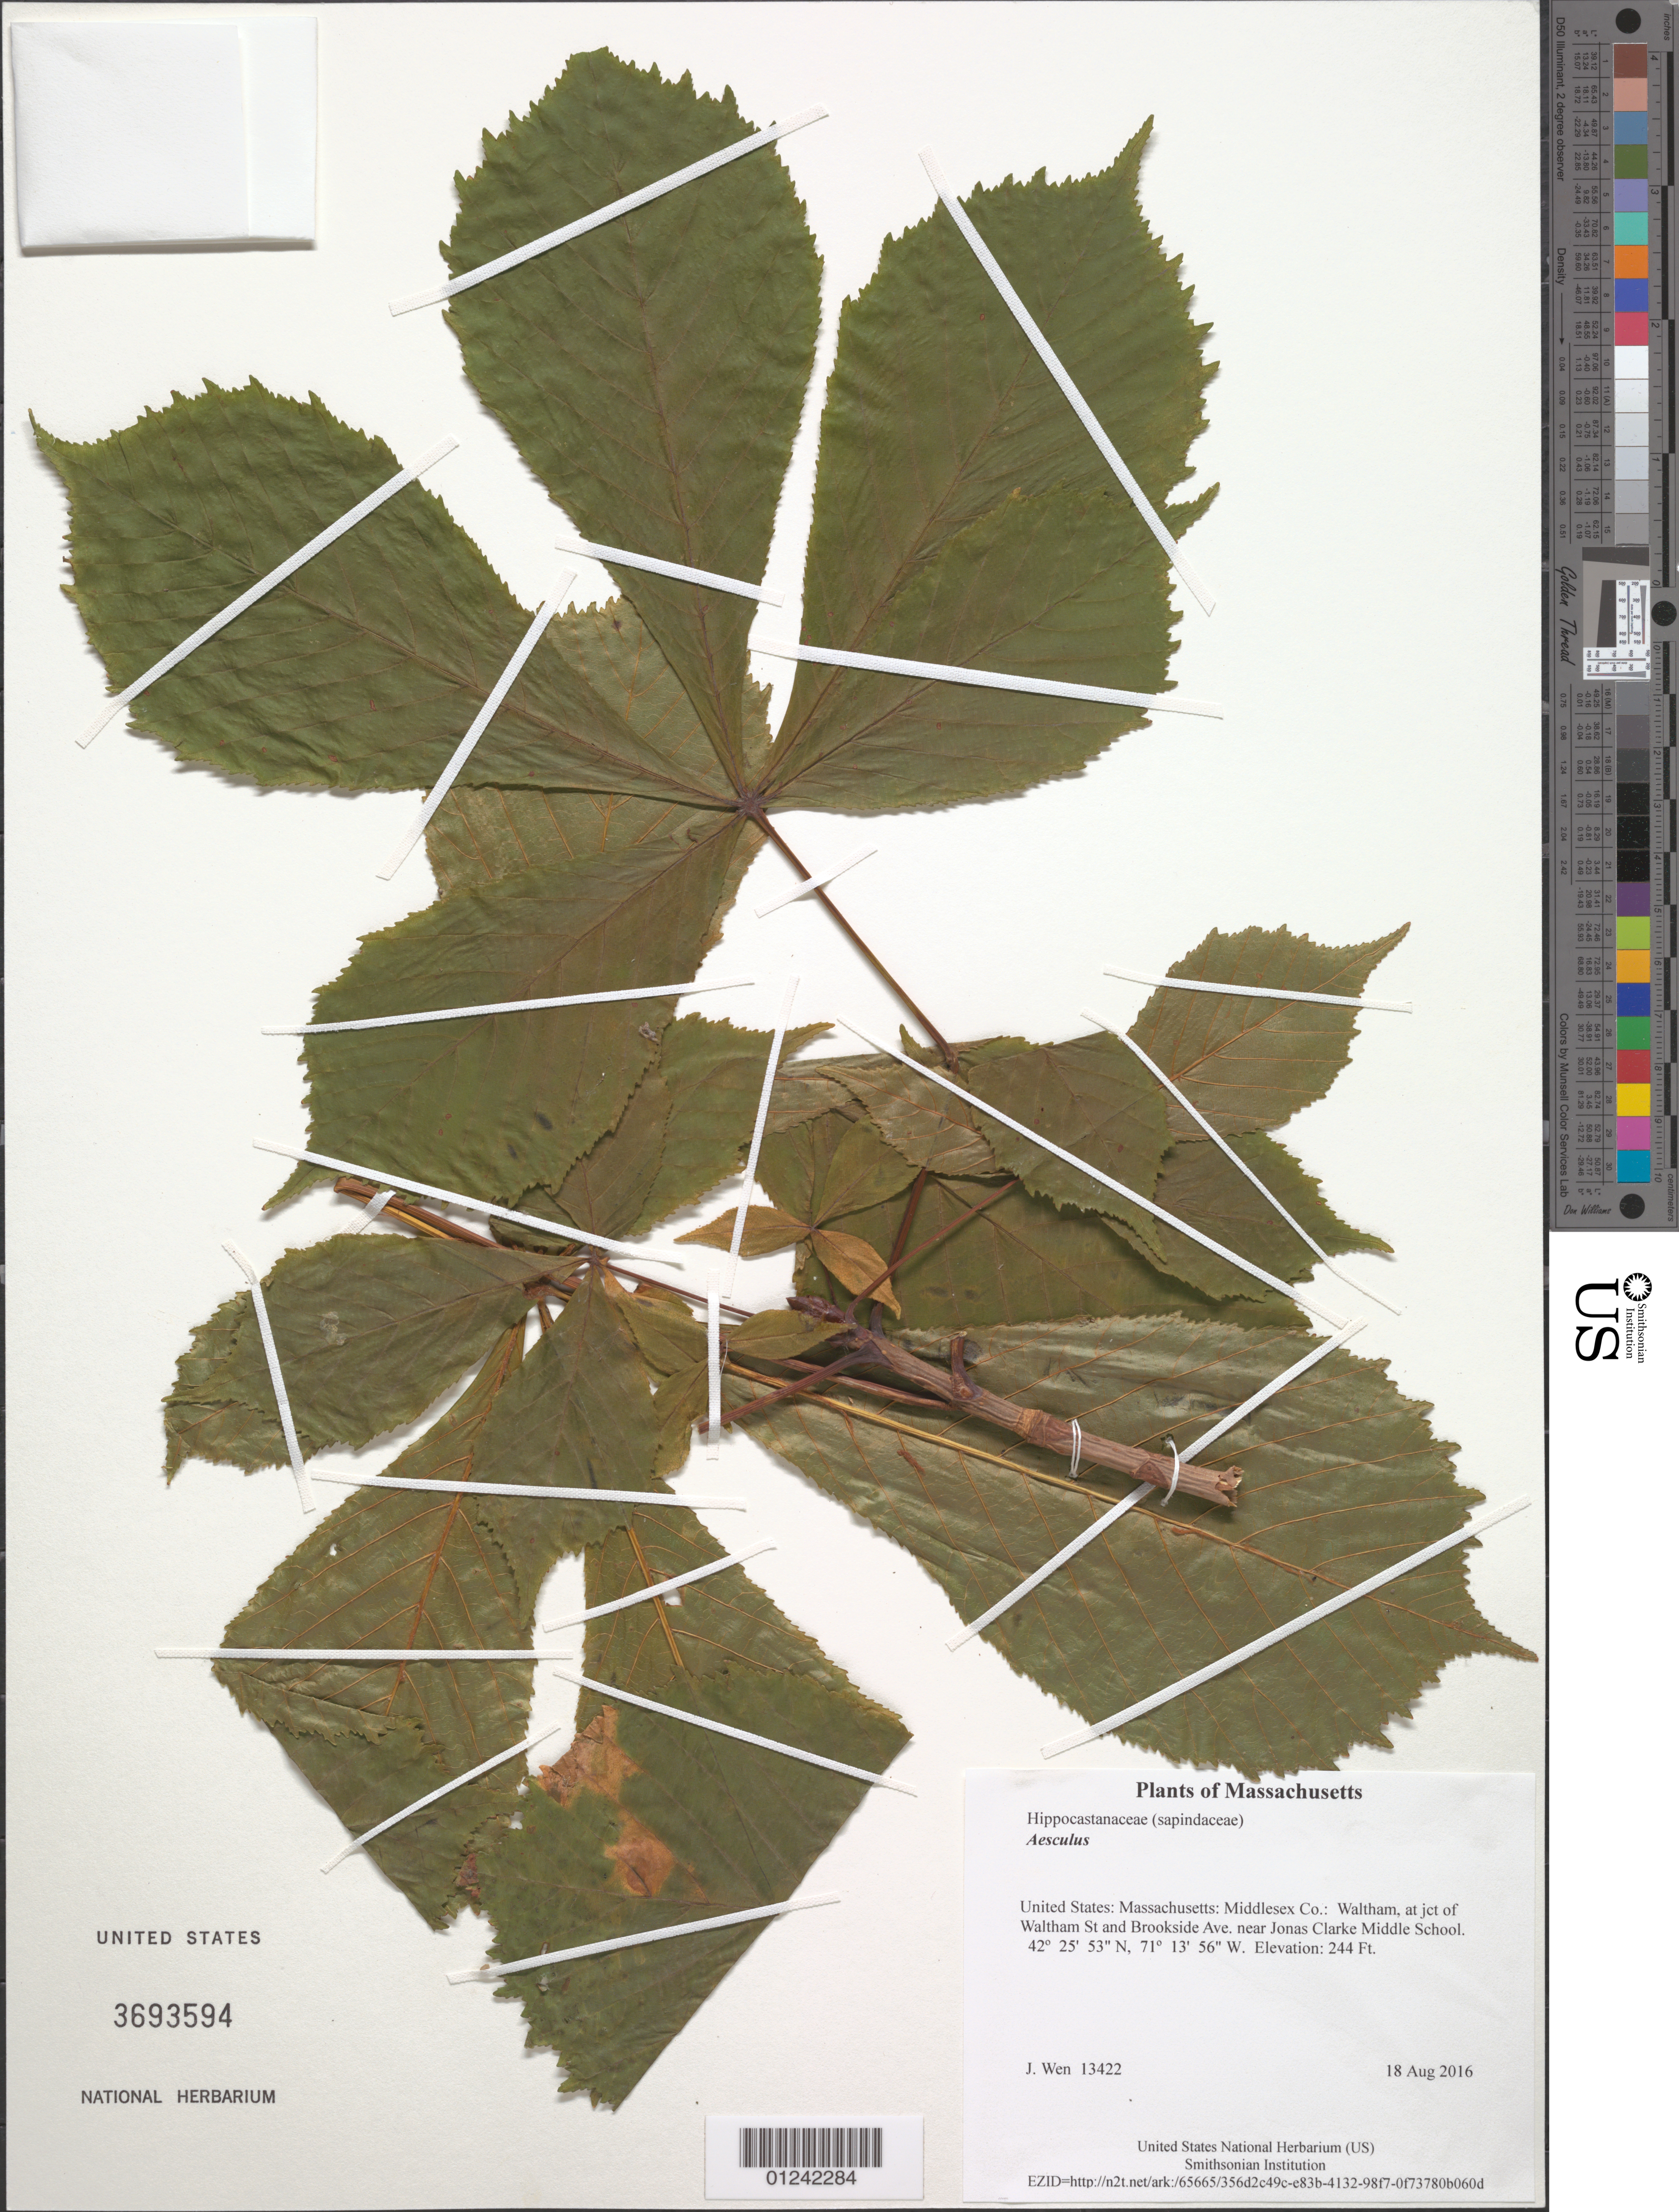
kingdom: Plantae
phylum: Tracheophyta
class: Magnoliopsida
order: Sapindales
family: Sapindaceae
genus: Aesculus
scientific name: Aesculus sp.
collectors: J. Wen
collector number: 13422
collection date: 2016-08-18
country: United States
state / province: Massachusetts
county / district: Middlesex Co.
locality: Waltham, at jct of Waltham St and Brookside Ave. near Jonas Clarke Middle School.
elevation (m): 74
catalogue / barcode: US 3693594